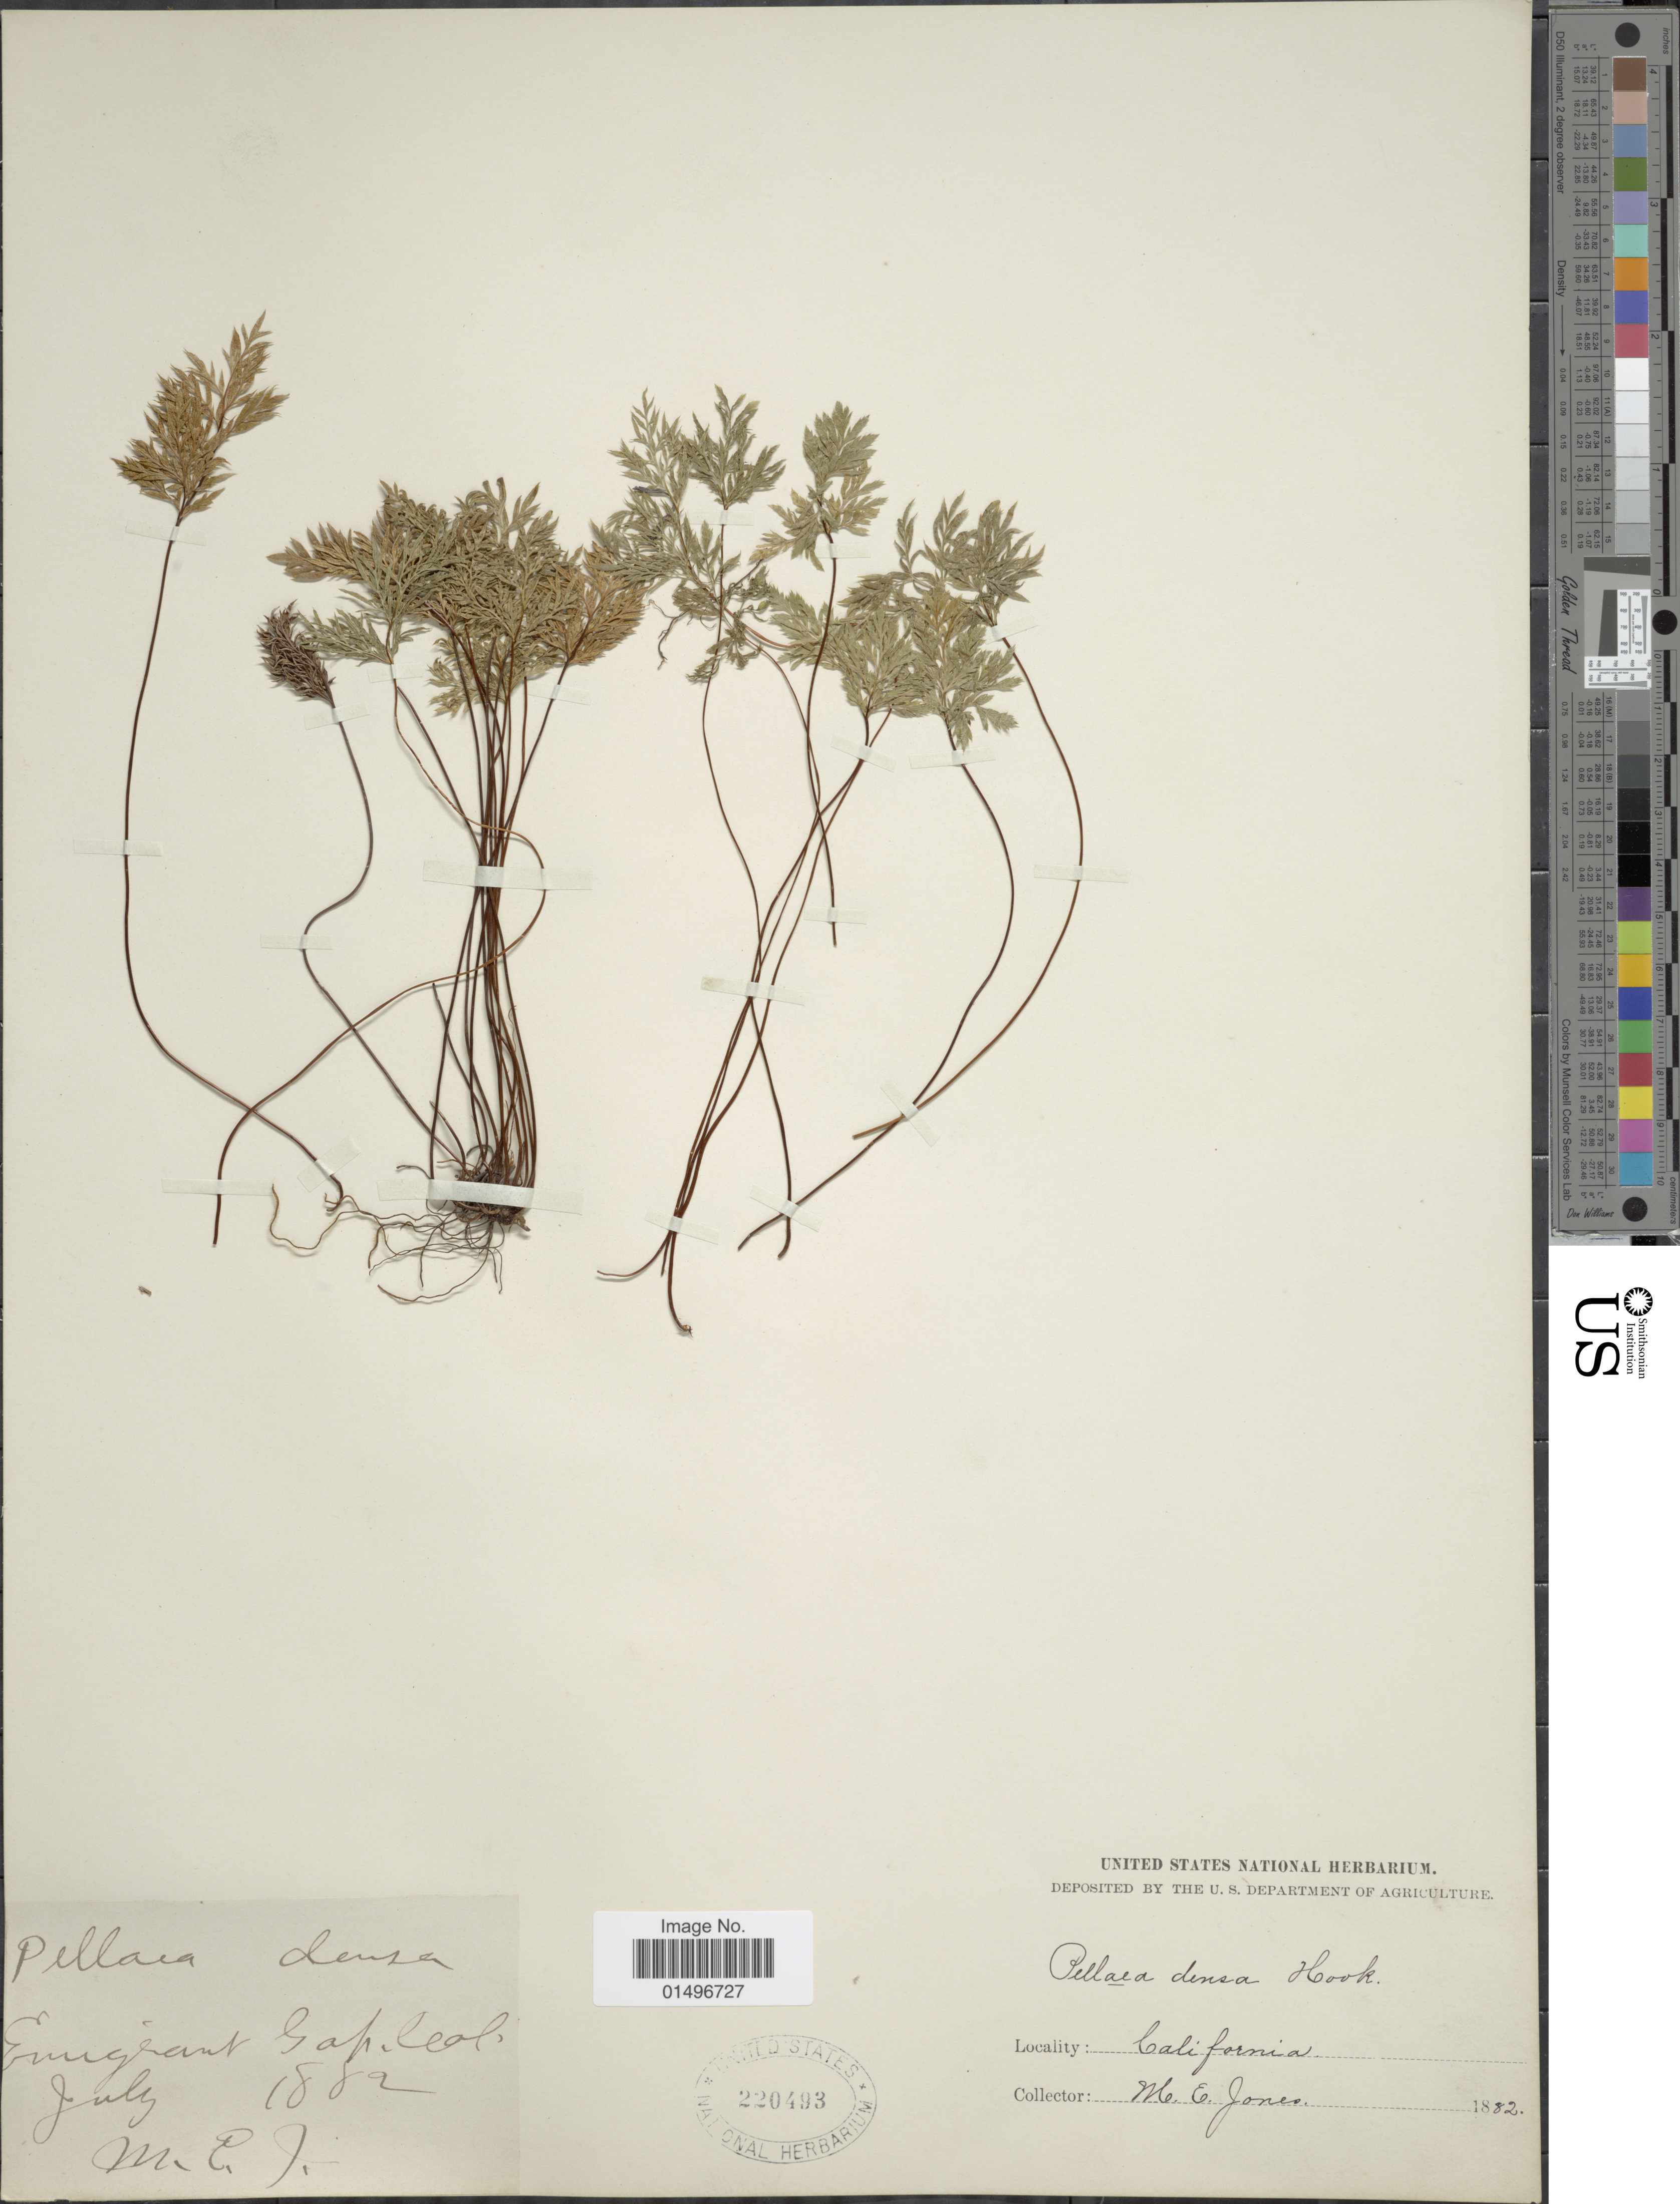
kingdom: Plantae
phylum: Tracheophyta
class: Polypodiopsida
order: Polypodiales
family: Pteridaceae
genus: Aspidotis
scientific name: Aspidotis densa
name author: (Brack.) Lellinger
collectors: M. E. Jones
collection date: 1882-07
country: United States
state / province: California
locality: California, Emigrant Gap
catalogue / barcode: US 220493